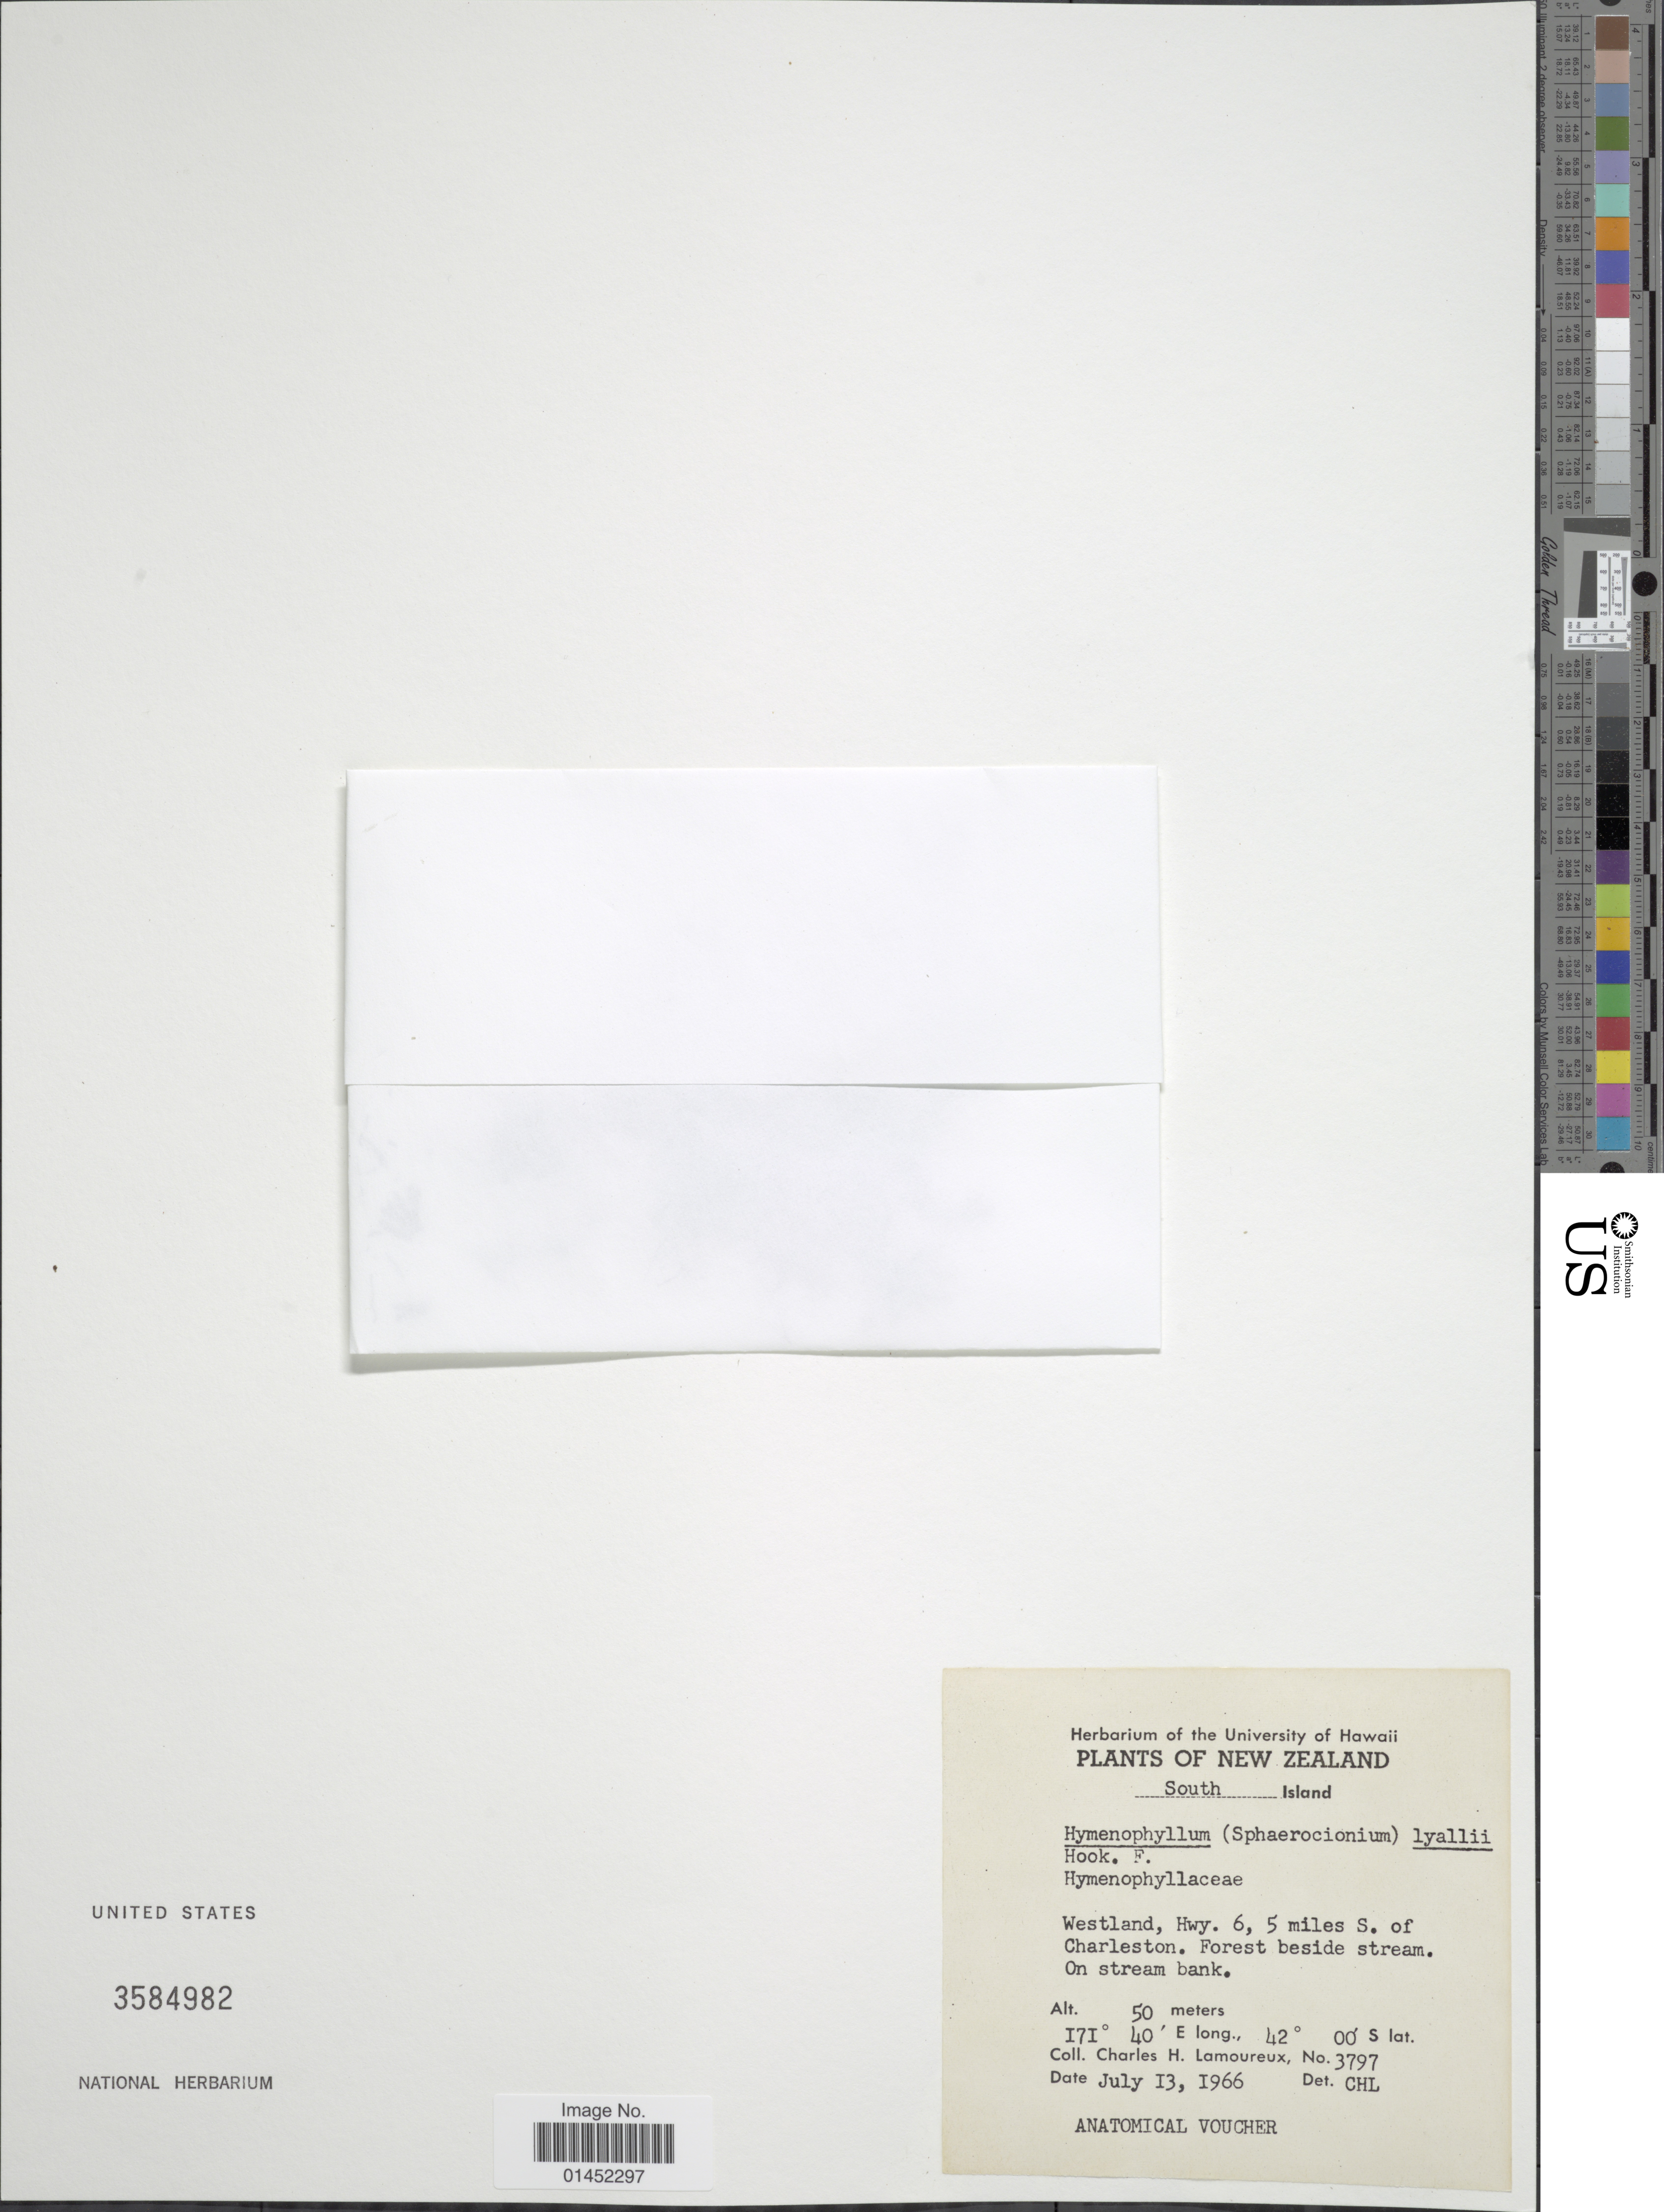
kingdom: Plantae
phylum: Tracheophyta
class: Polypodiopsida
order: Hymenophyllales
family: Hymenophyllaceae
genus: Hymenophyllum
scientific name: Hymenophyllum lyallii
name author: Hook. f.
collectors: C. Lamoueux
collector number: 3797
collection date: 1966-07-13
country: New Zealand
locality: South Island, Westland, Hwy. 6.5 miles S of Charleston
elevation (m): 50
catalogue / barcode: US 33584982